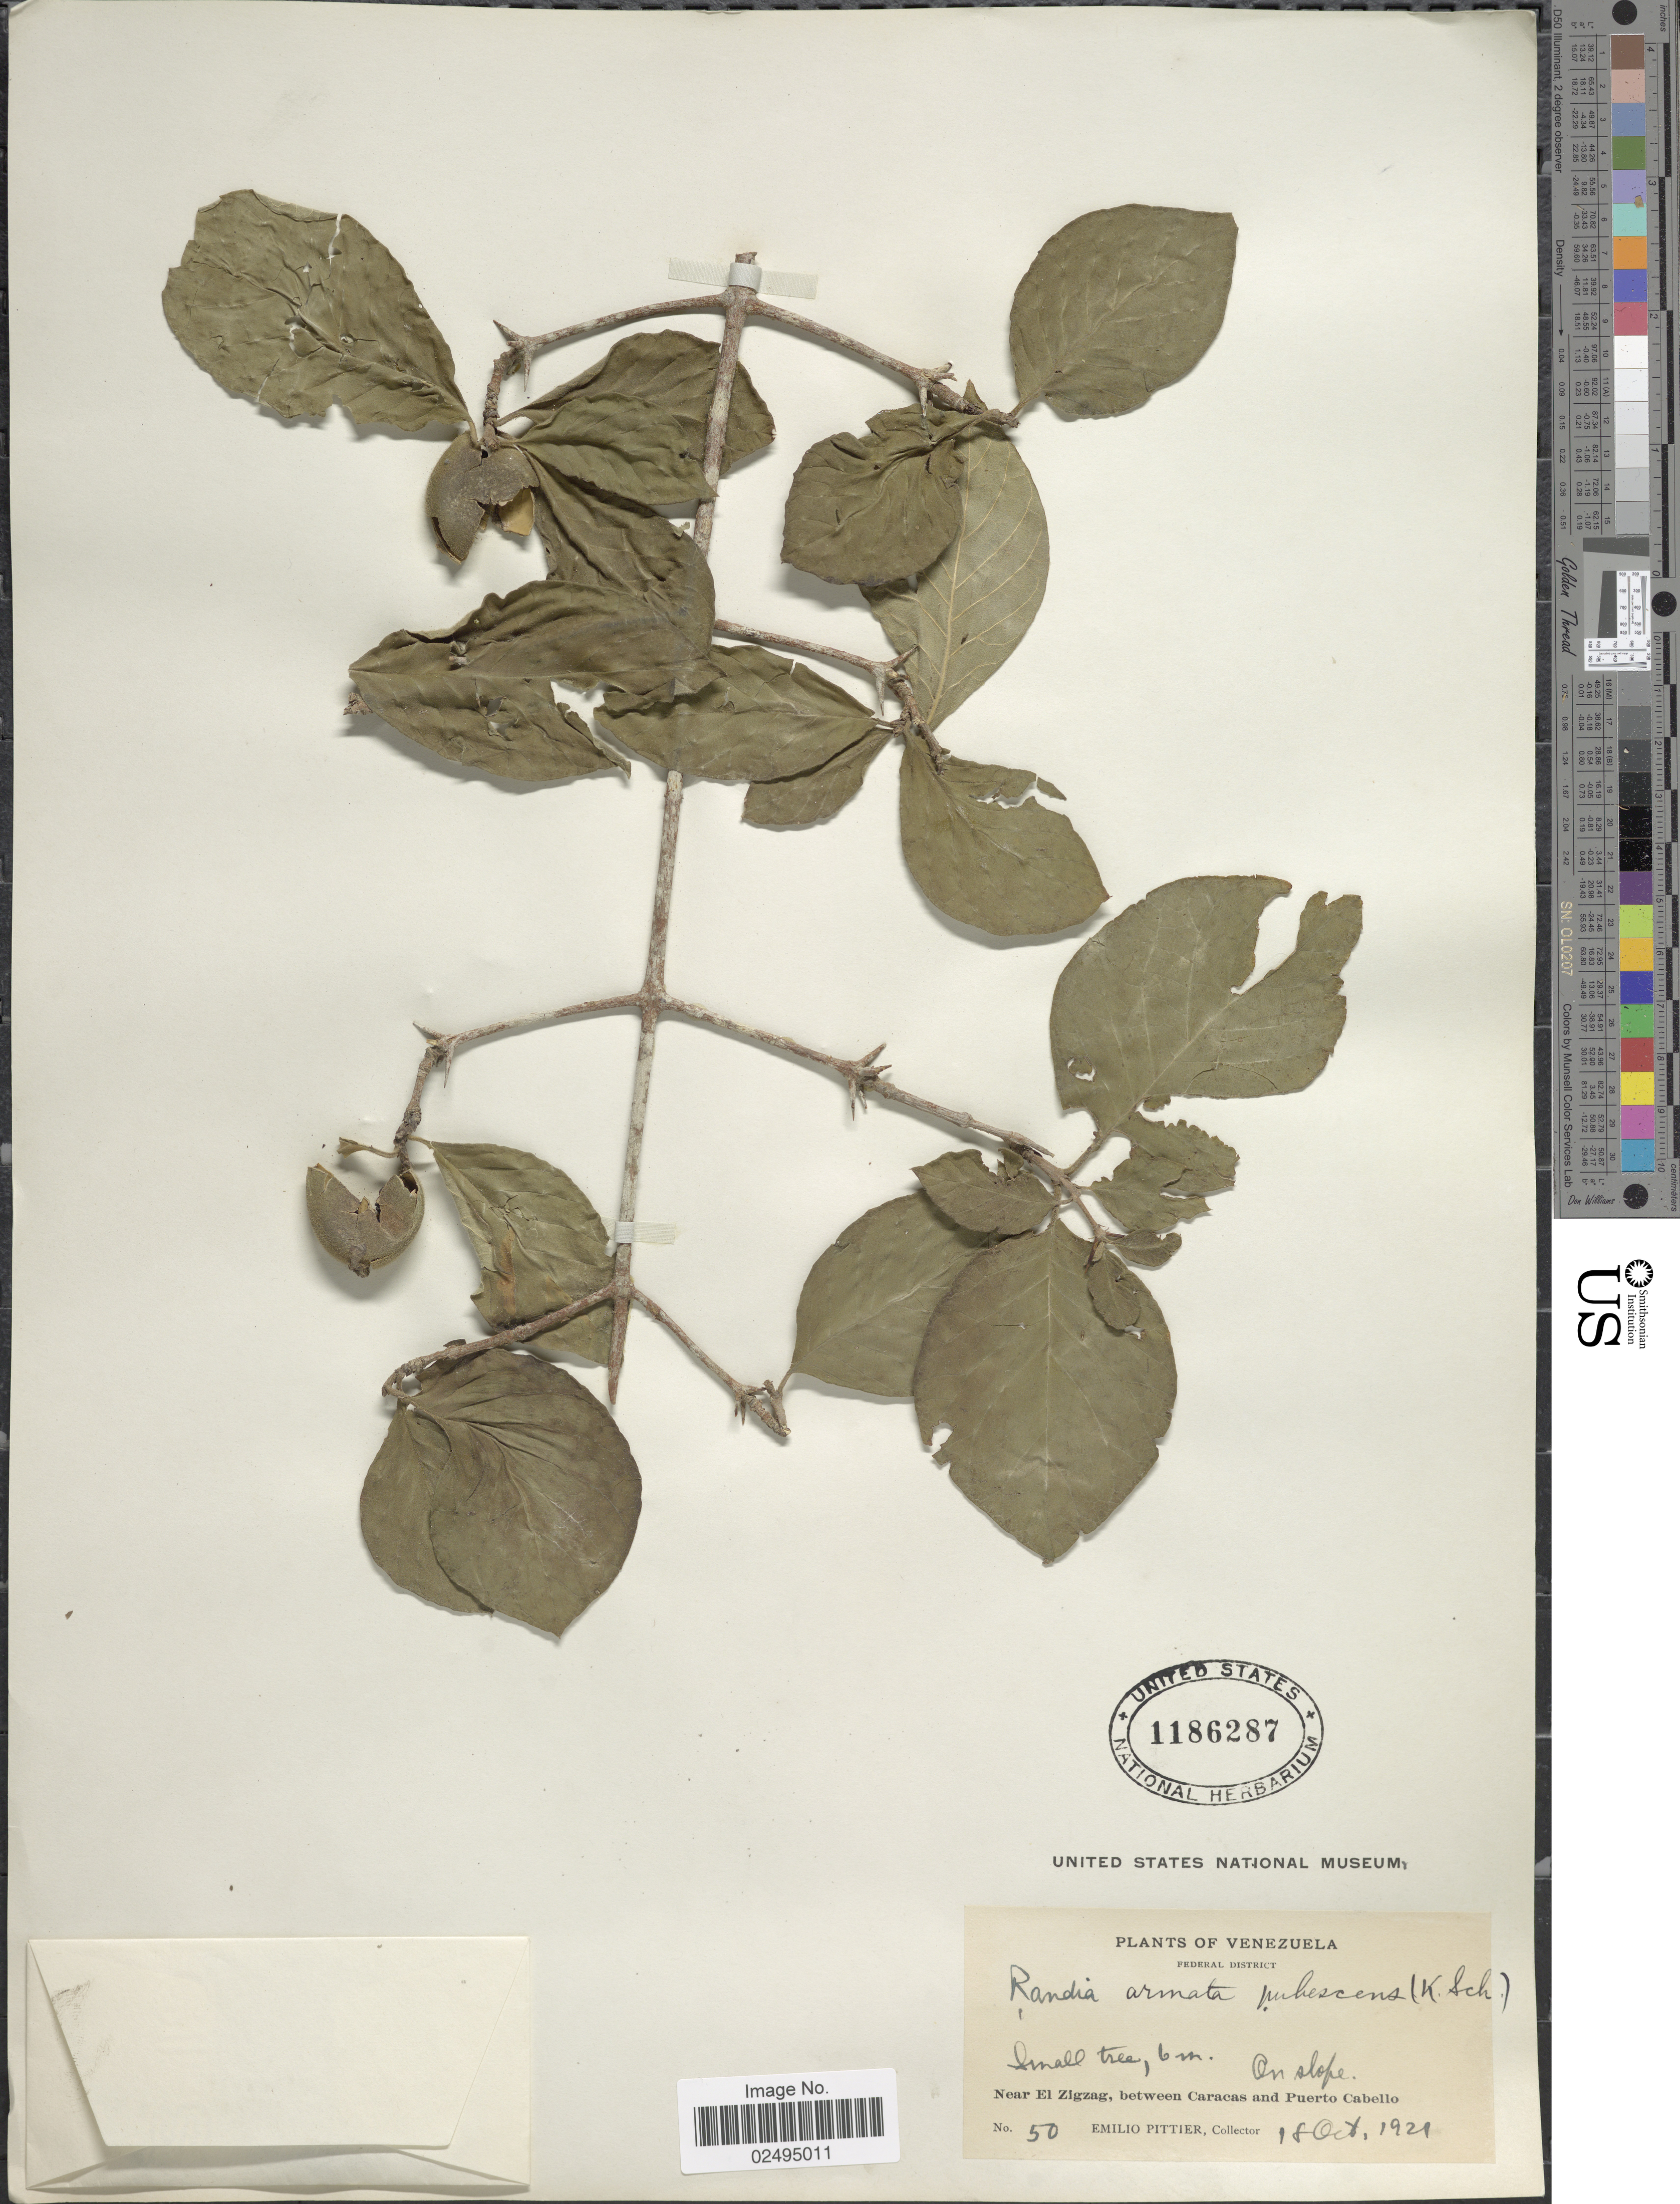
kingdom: Plantae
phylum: Tracheophyta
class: Magnoliopsida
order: Gentianales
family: Rubiaceae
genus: Randia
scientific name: Randia armata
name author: (Sw.) DC.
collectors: E. Pittier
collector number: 50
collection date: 1921-10-18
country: Venezuela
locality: Federal District, Near El Zigzag, between Caracas and Puerto Cabello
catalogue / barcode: US 1186287